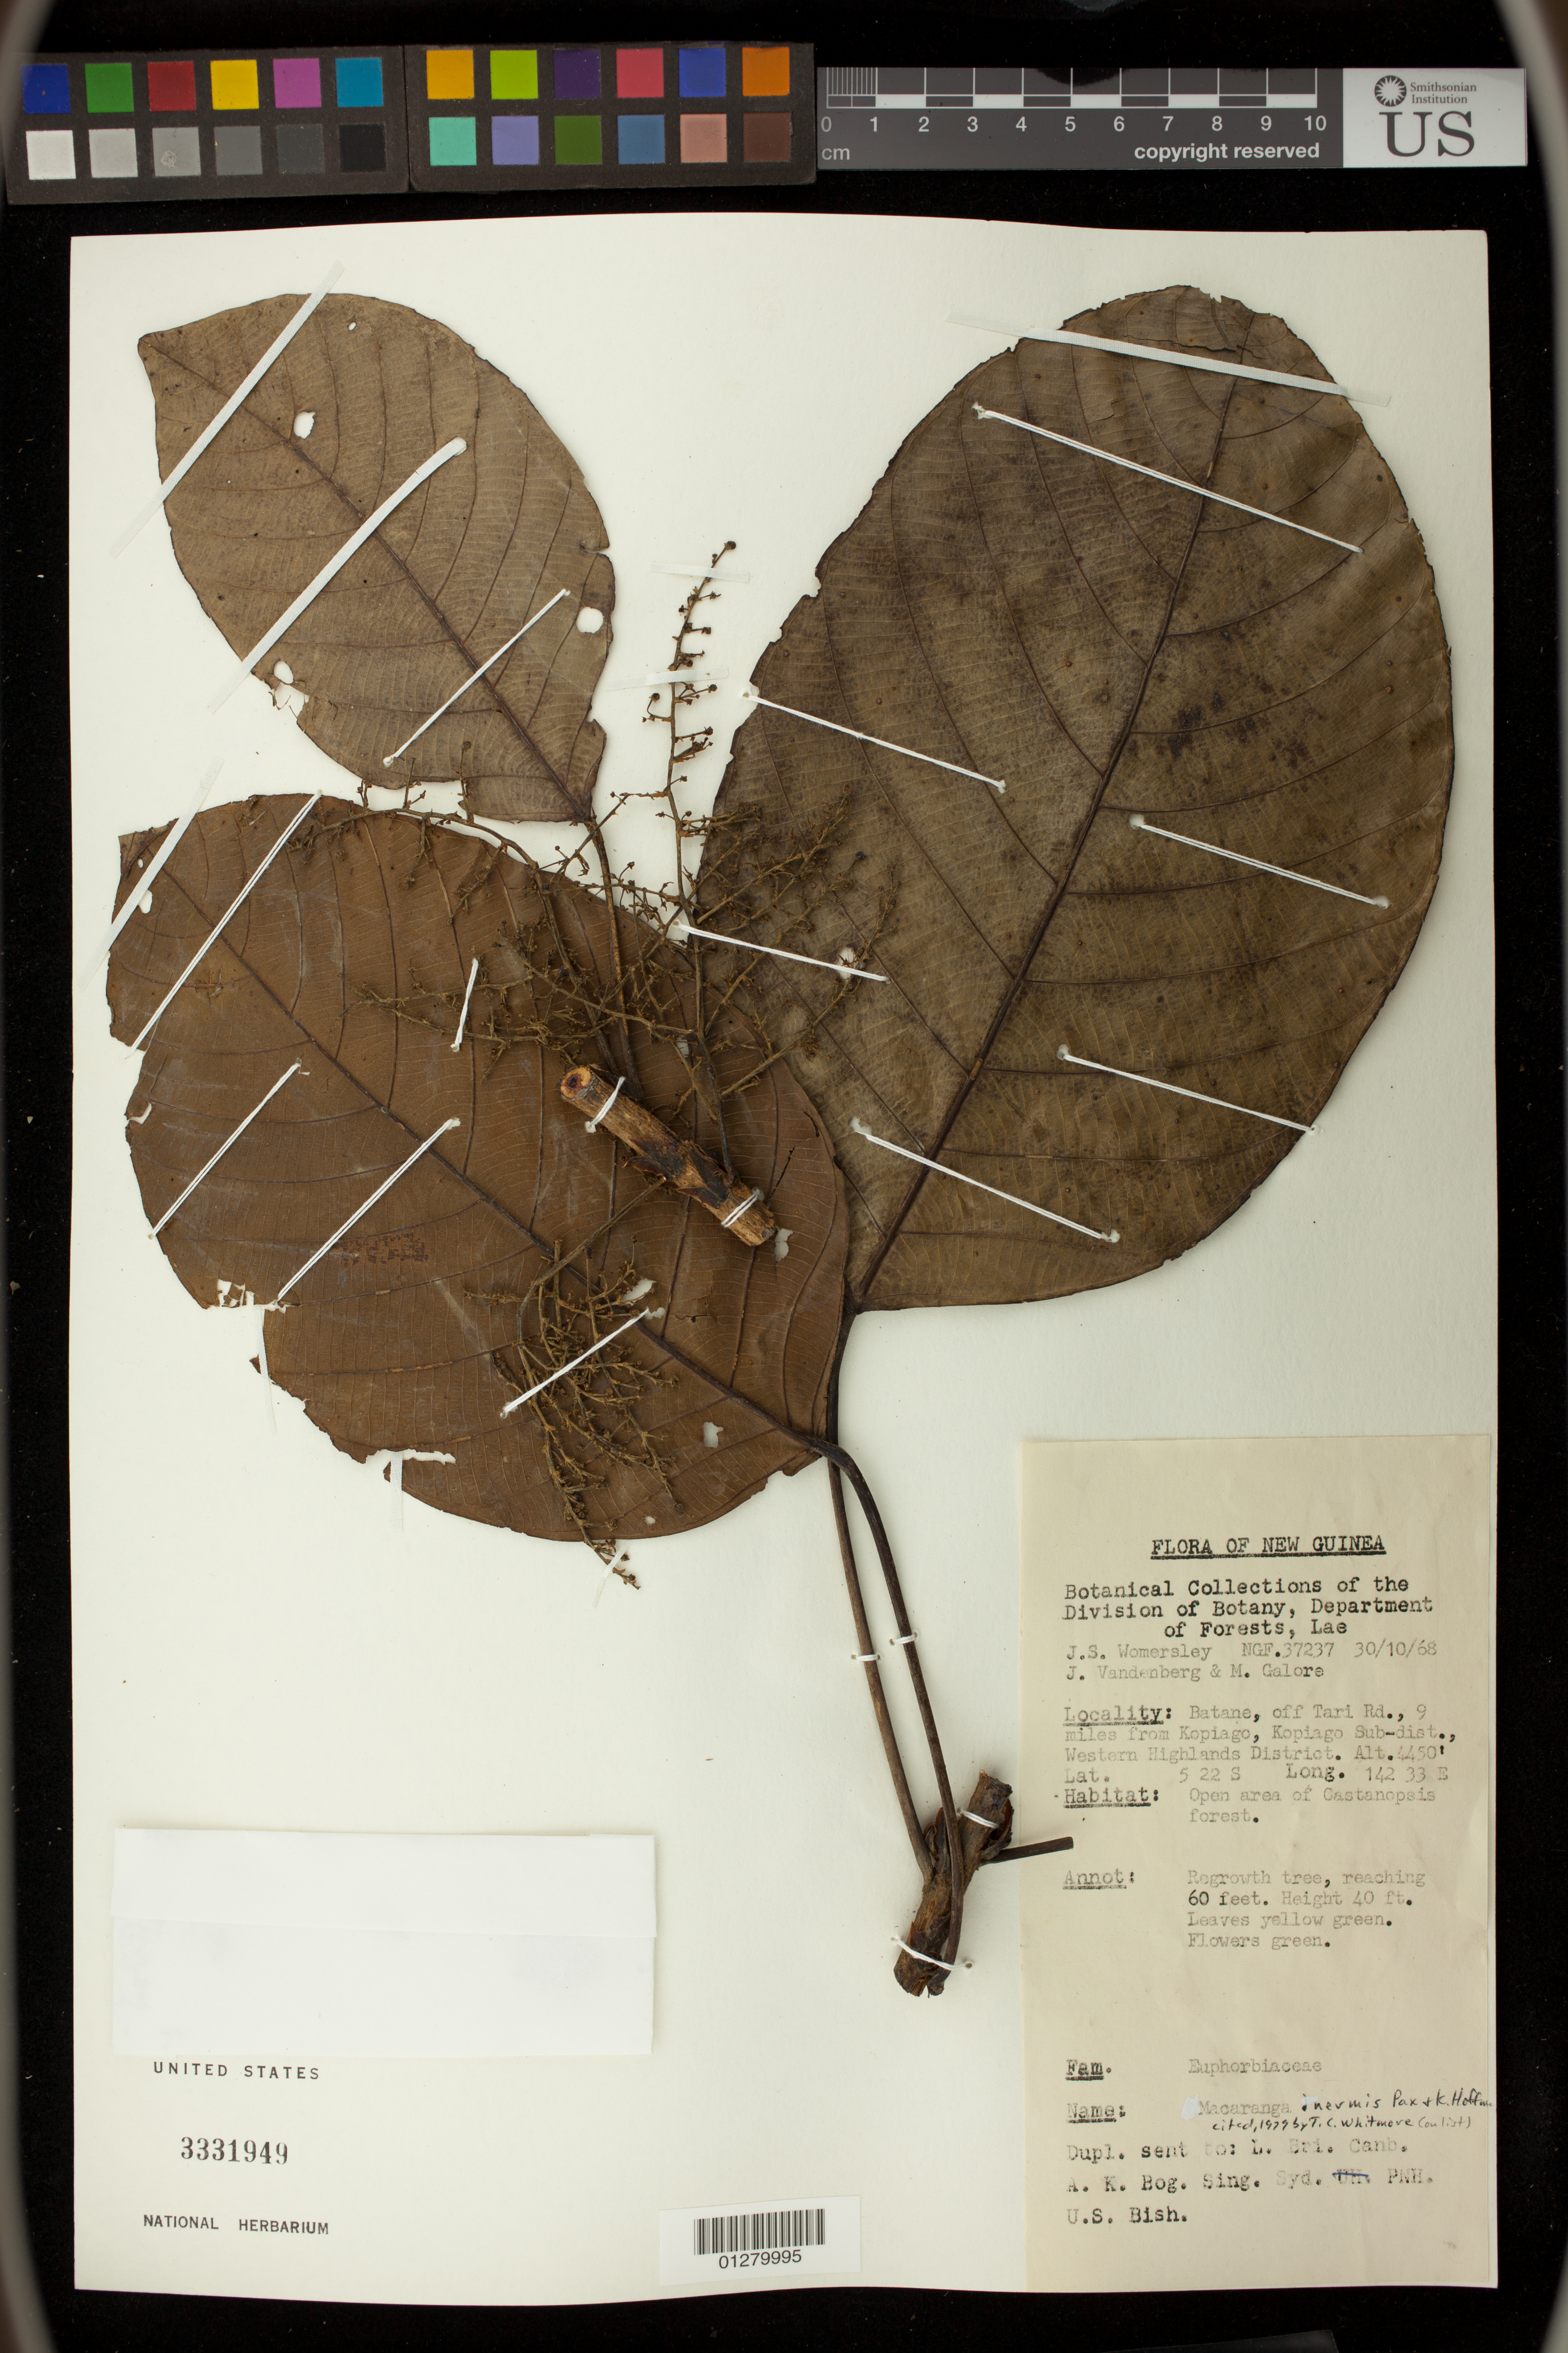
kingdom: Plantae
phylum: Tracheophyta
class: Magnoliopsida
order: Malpighiales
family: Euphorbiaceae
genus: Macaranga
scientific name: Macaranga inermis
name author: Pax & K. Hoffm.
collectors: J. S. Womersley, J. Vandenberg & M. Galore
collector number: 37237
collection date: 1968-10-30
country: Papua New Guinea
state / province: Western Highlands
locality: Batane, off Tari Rd., 9 miles from Kopiago, Kopiago Sub-dist.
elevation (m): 1356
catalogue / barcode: US 3331949